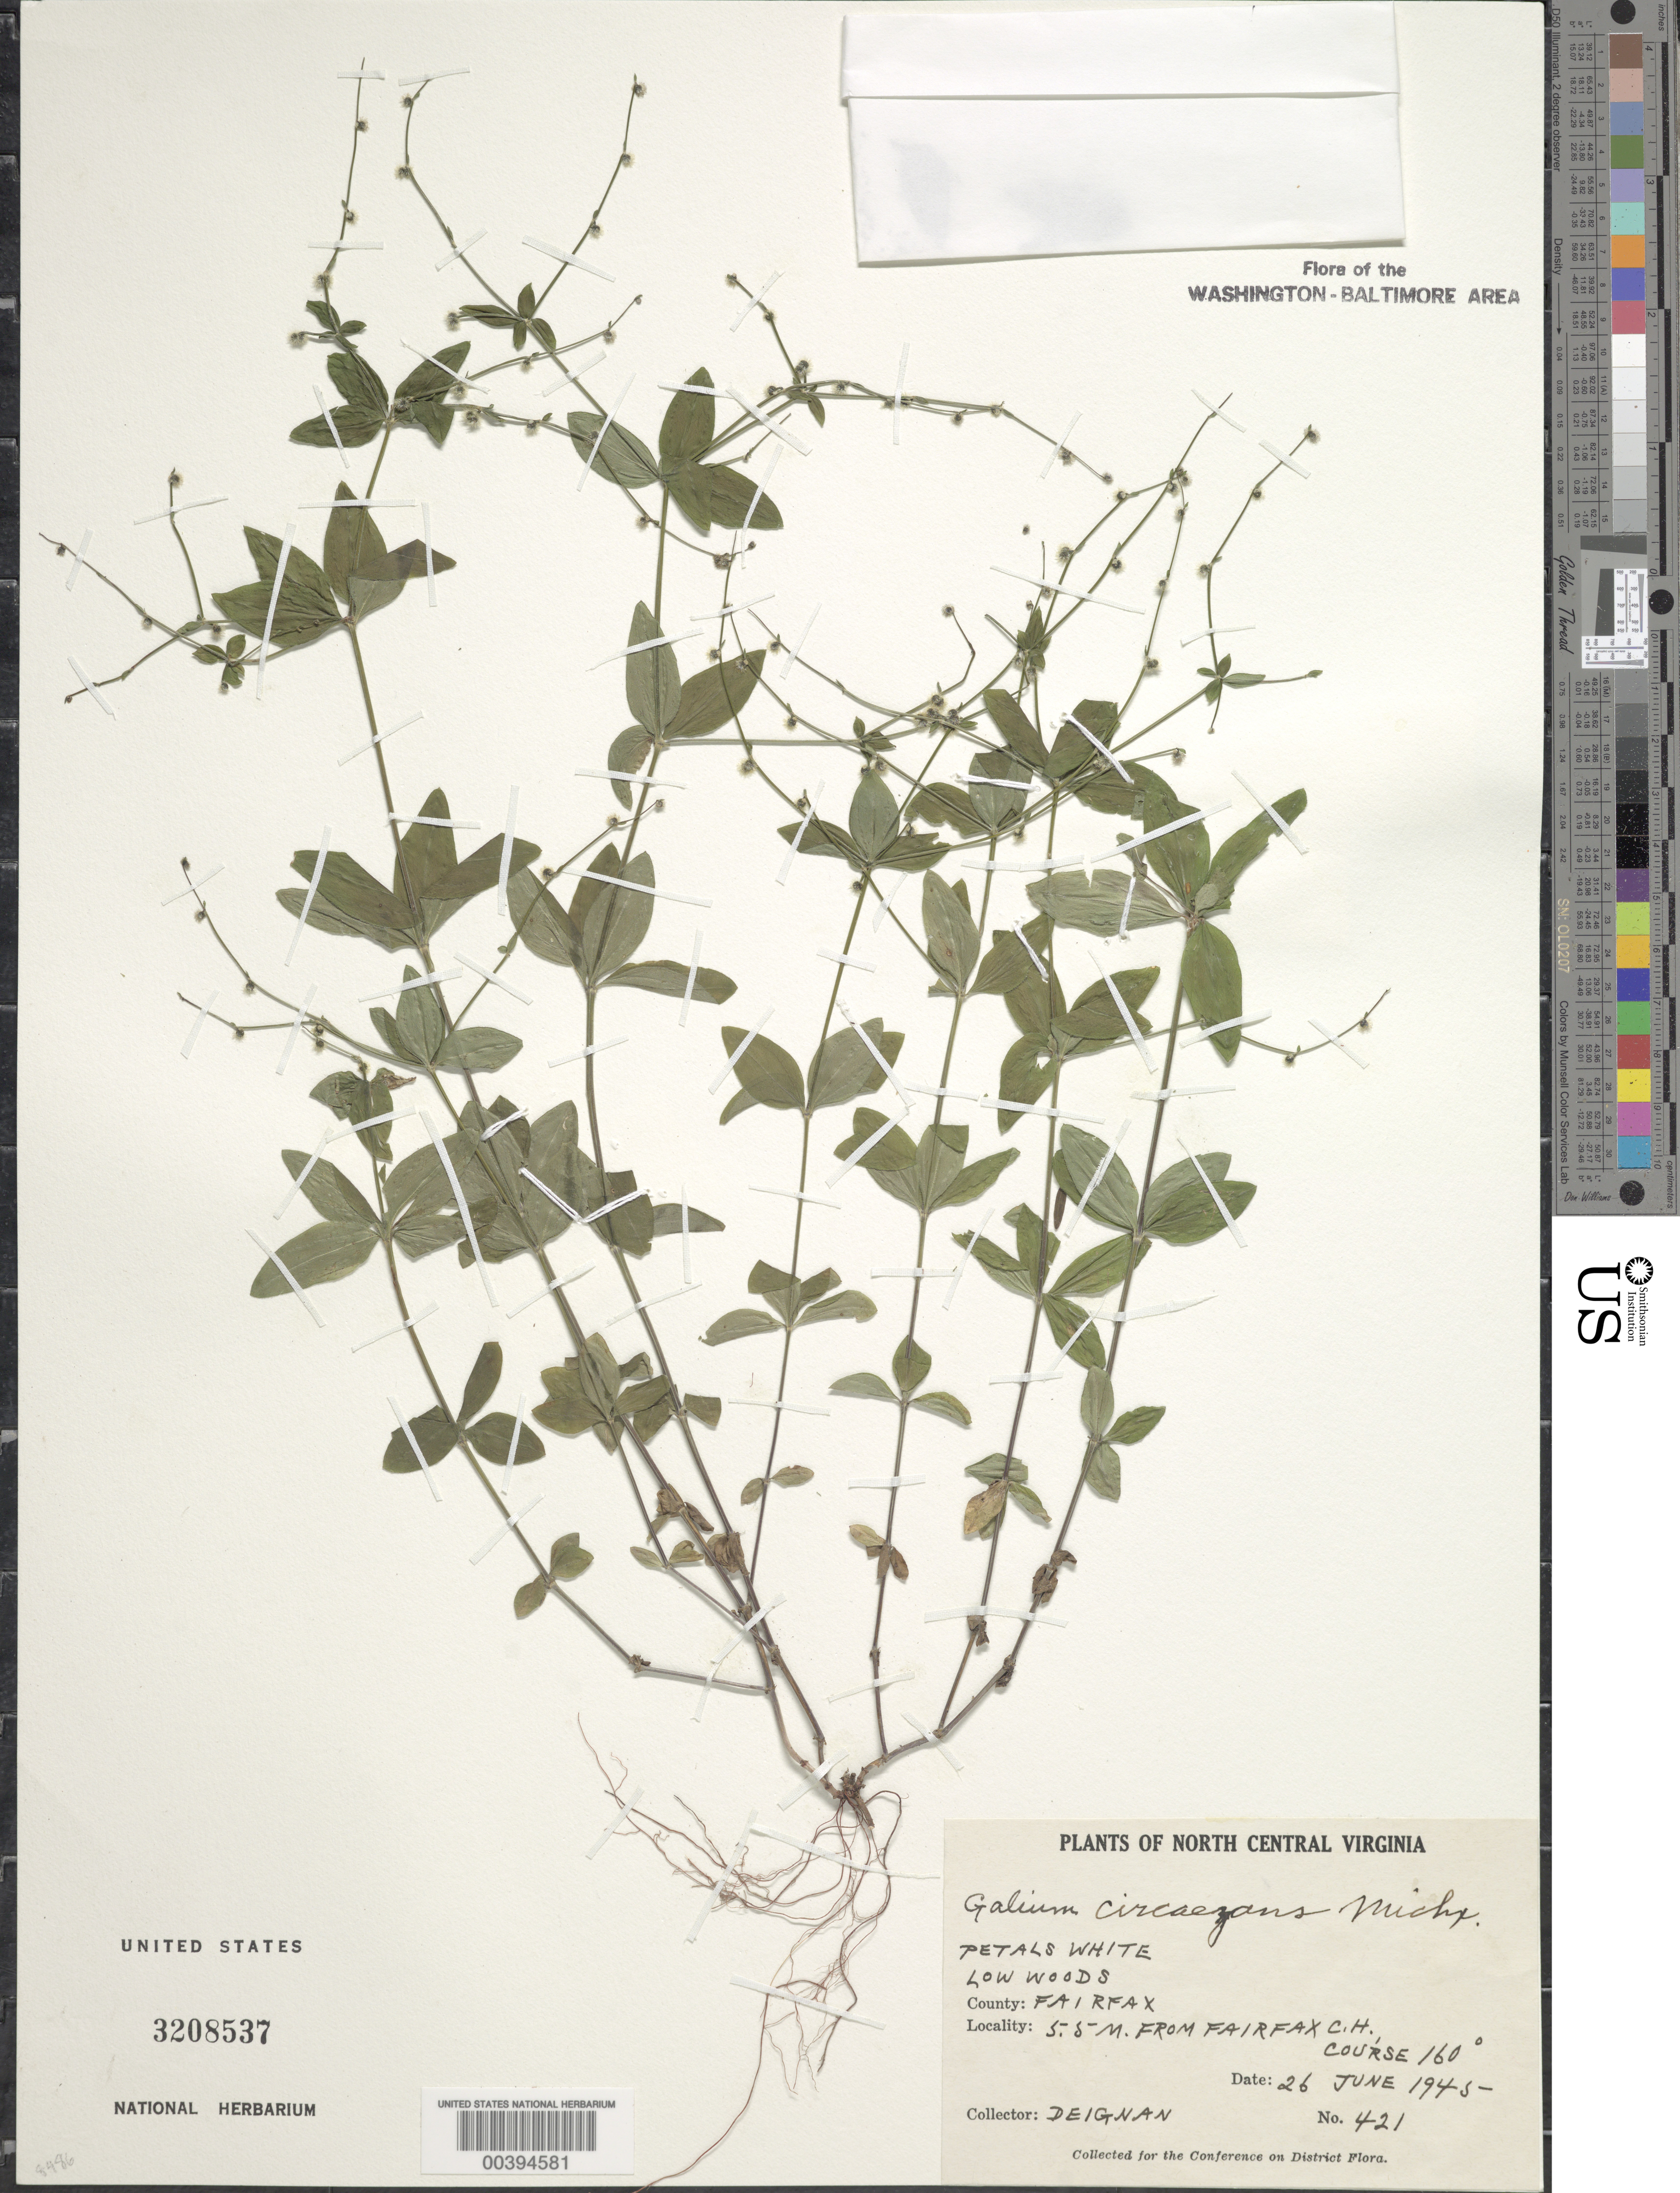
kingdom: Plantae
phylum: Tracheophyta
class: Magnoliopsida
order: Gentianales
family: Rubiaceae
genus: Galium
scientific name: Galium circaezans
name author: Michx.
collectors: H. Deignan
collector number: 421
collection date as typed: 26 Jun 1945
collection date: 1945-06-26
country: United States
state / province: Virginia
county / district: Fairfax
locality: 5.5 Mi from Fairfax Court House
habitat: Lowwoods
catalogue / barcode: US 3208537